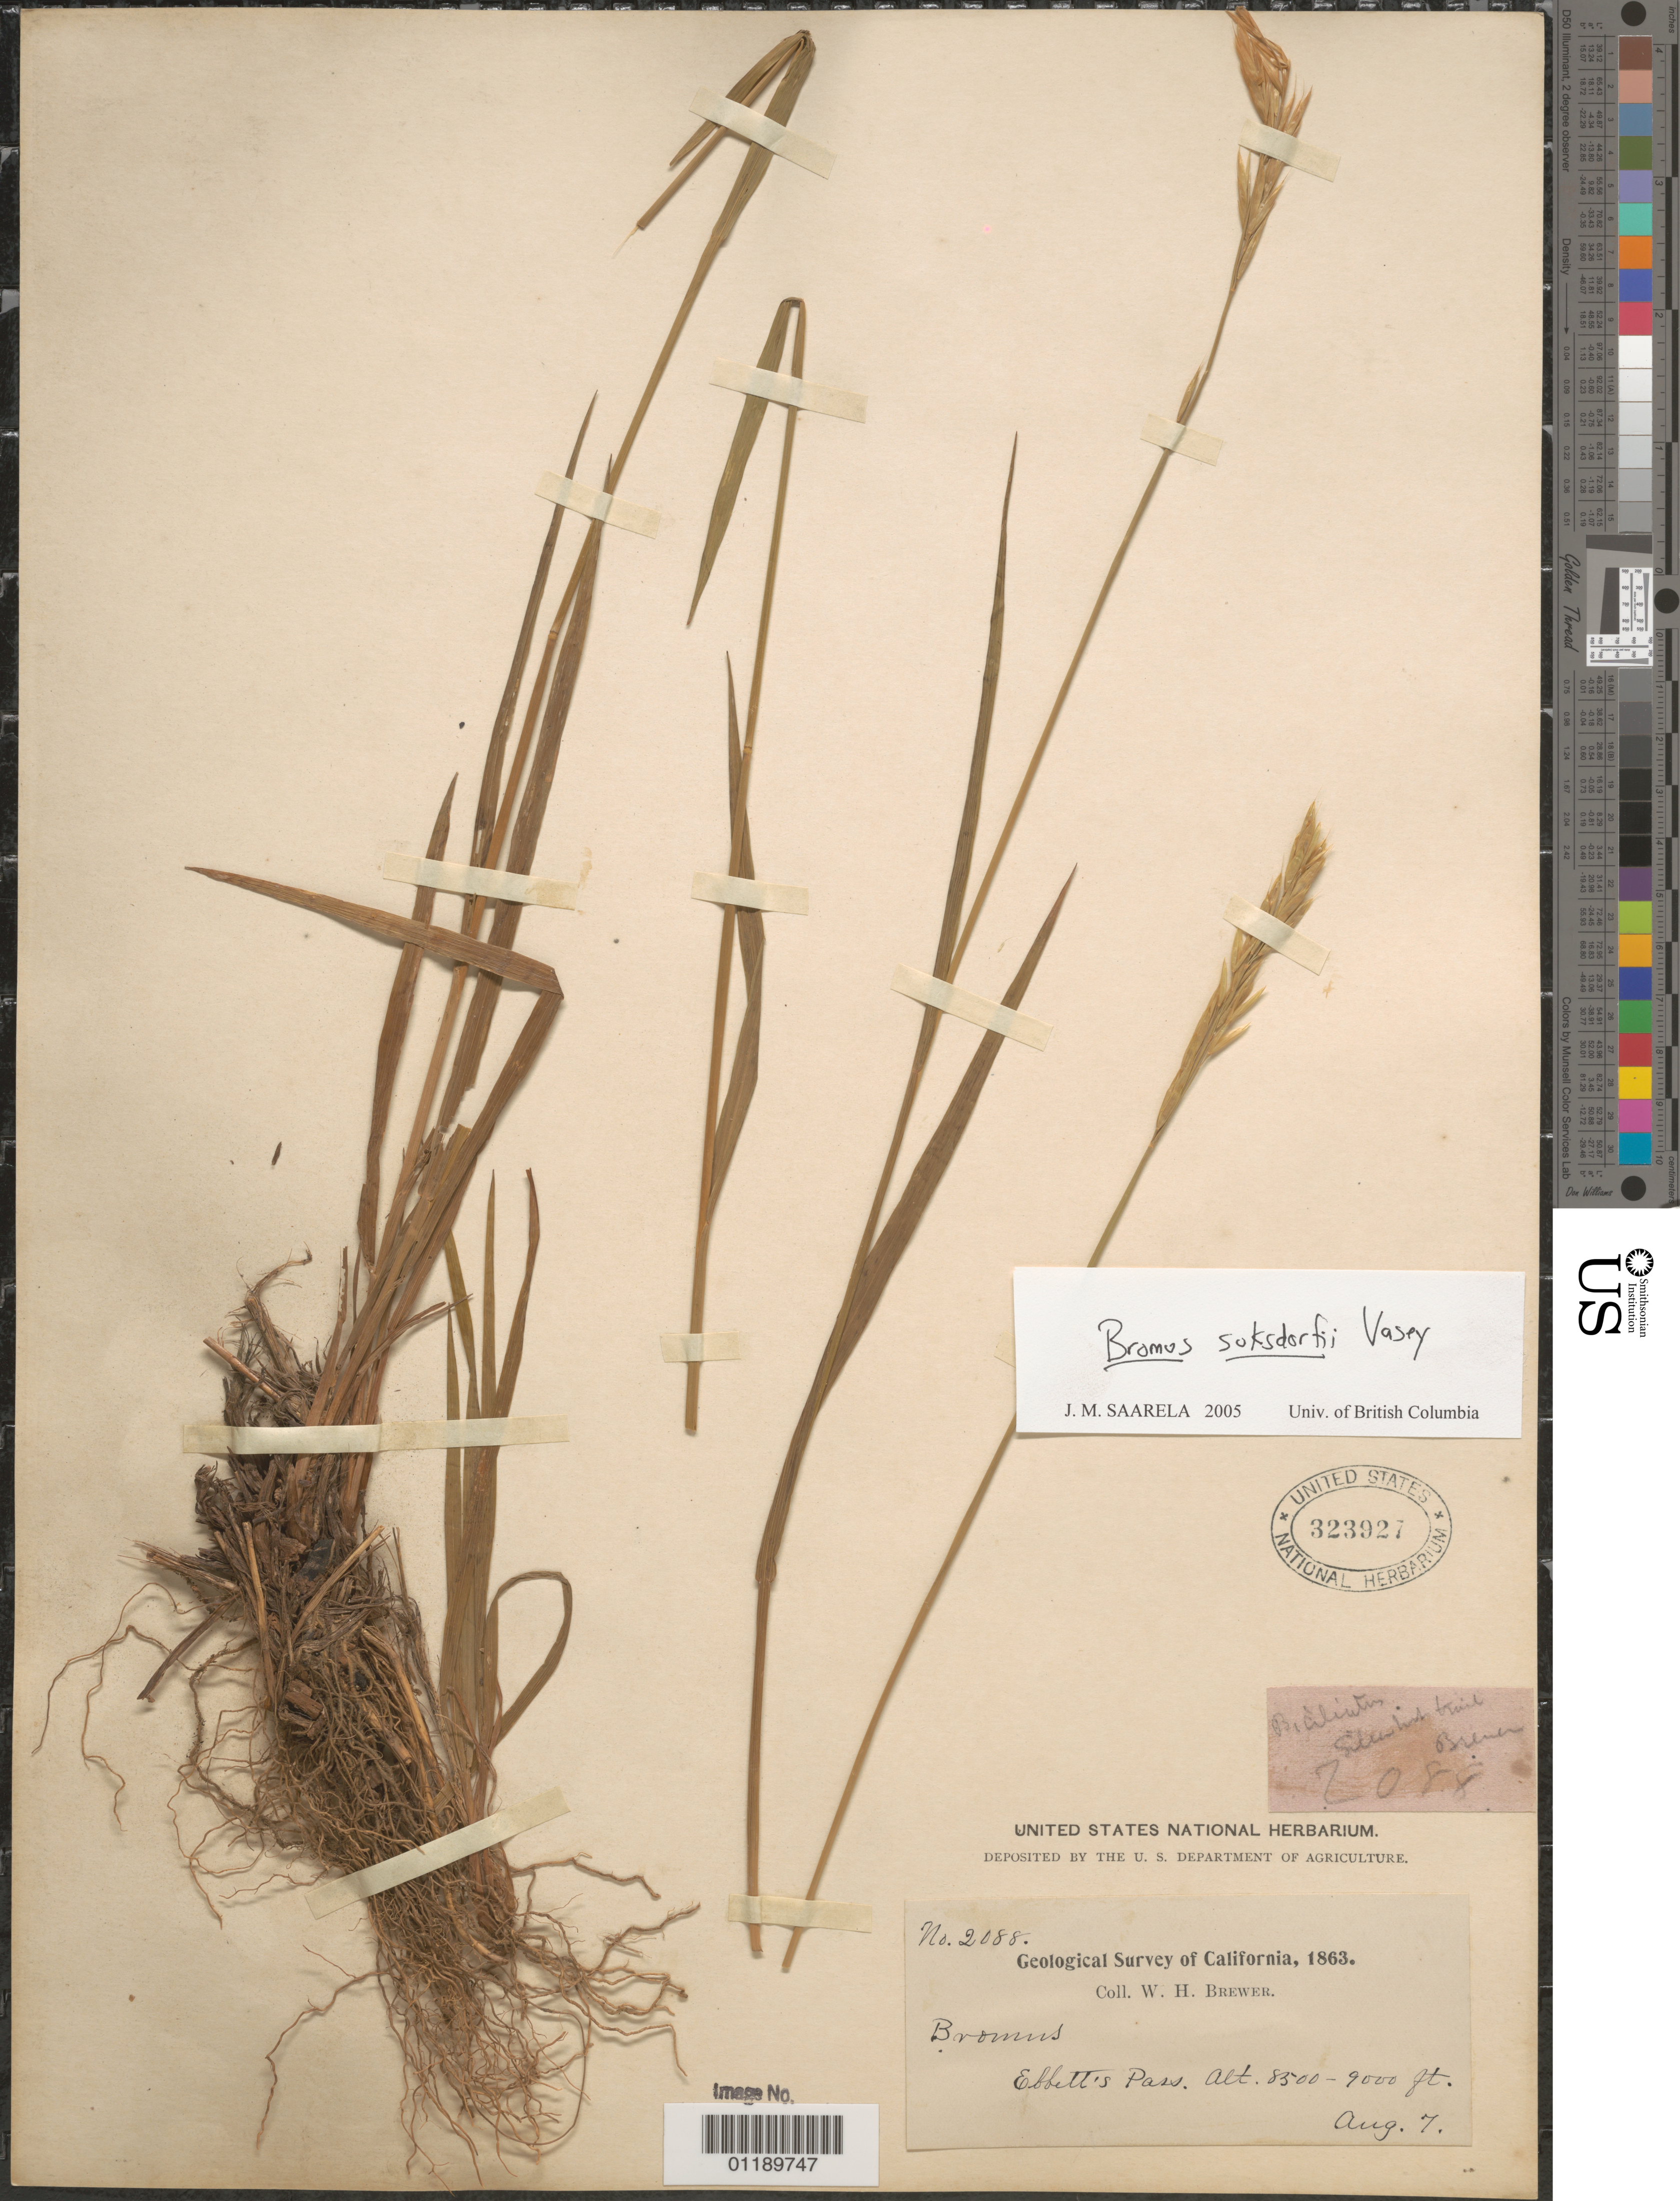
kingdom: Plantae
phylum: Tracheophyta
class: Liliopsida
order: Poales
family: Poaceae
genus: Bromus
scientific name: Bromus suksdorfii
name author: Vasey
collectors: W. H. Brewer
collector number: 2088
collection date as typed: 07 Aug 1863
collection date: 1863-08-07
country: United States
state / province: California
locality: Ebbett's Pass.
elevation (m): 2591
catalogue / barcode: US 323927